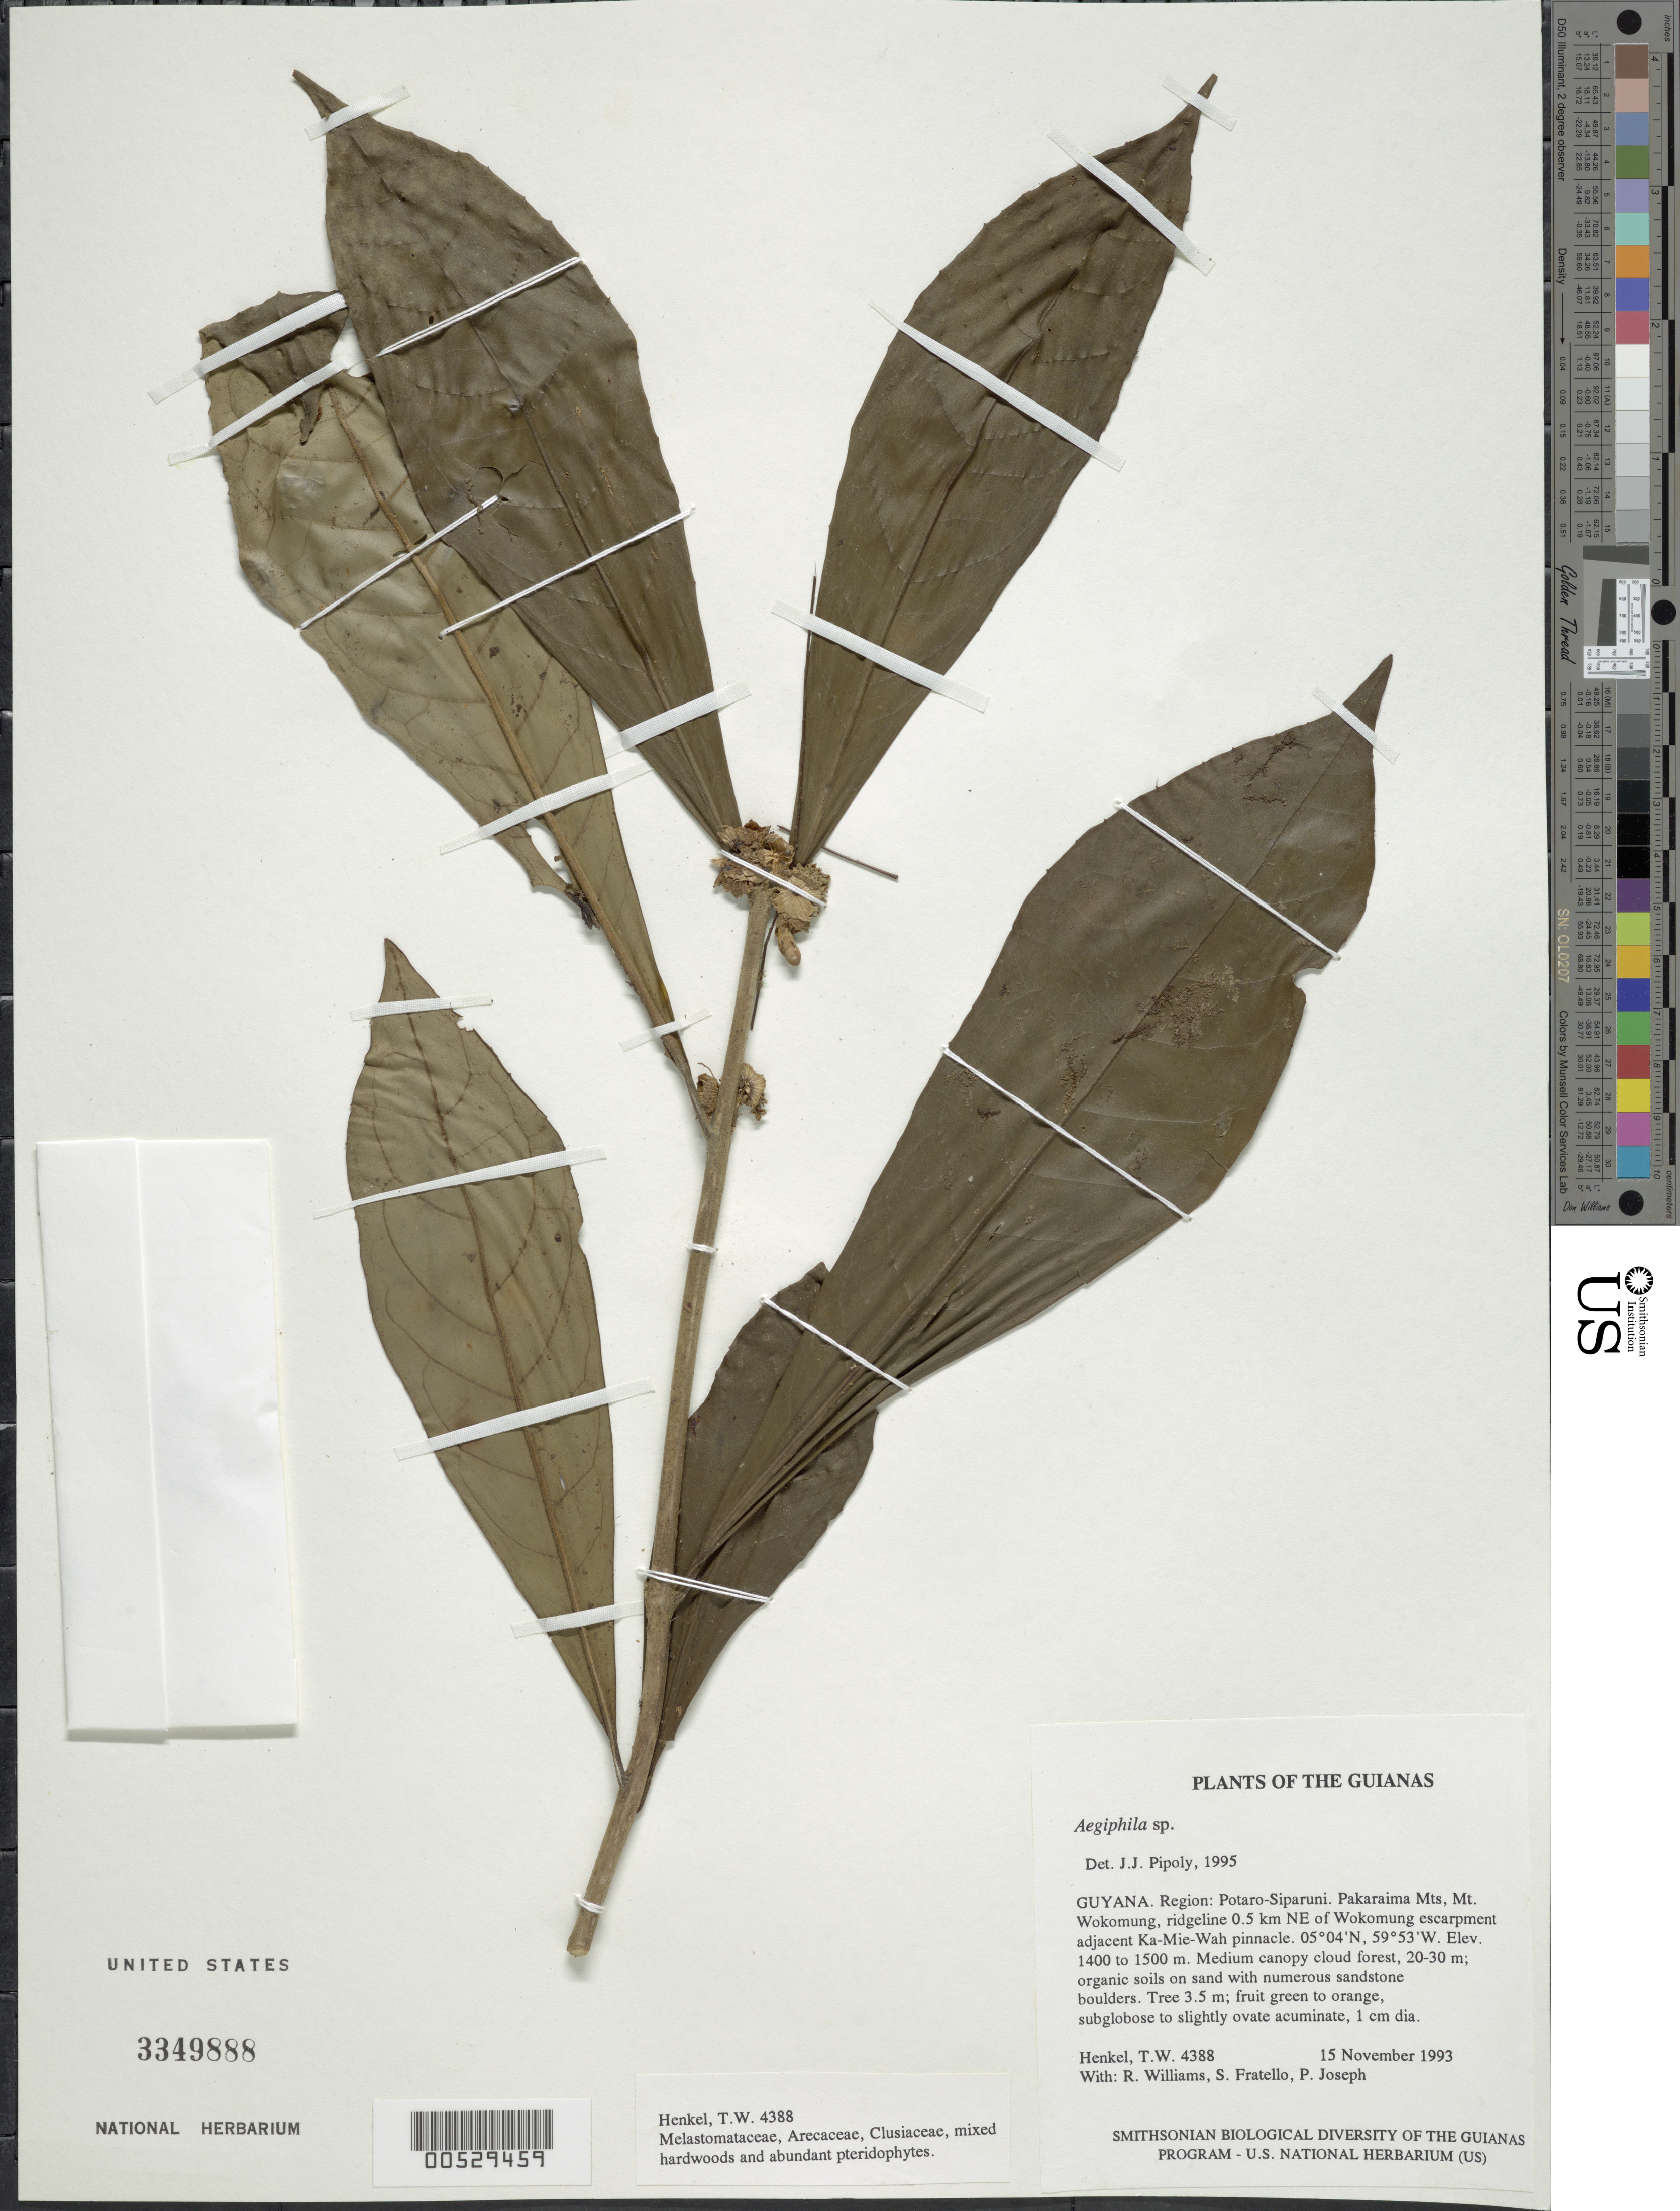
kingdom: Plantae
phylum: Tracheophyta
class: Magnoliopsida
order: Lamiales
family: Lamiaceae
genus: Aegiphila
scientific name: Aegiphila integrifolia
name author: (Jacq.) B.D. Jacks.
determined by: Jansen-Jacobs, M. J., (U), Nationaal Herbarium Nederland, Utrecht University branch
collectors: T. Henkel, R. Williams, S. Fratello & P. Joseph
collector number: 4388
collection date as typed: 15 November 1993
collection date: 1993-11-15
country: Guyana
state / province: Potaro-Siparuni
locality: Pakaraima Mts, Mt. Wokomung, ridgeline 0.5 km NE of Wokomung escarpment adjacent Ka-Mie-Wah pinnacle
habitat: Medium canopy cloud forest, 20-30 m; organic soils on sand with numerous sandstone boulders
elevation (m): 1400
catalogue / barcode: US 3349888